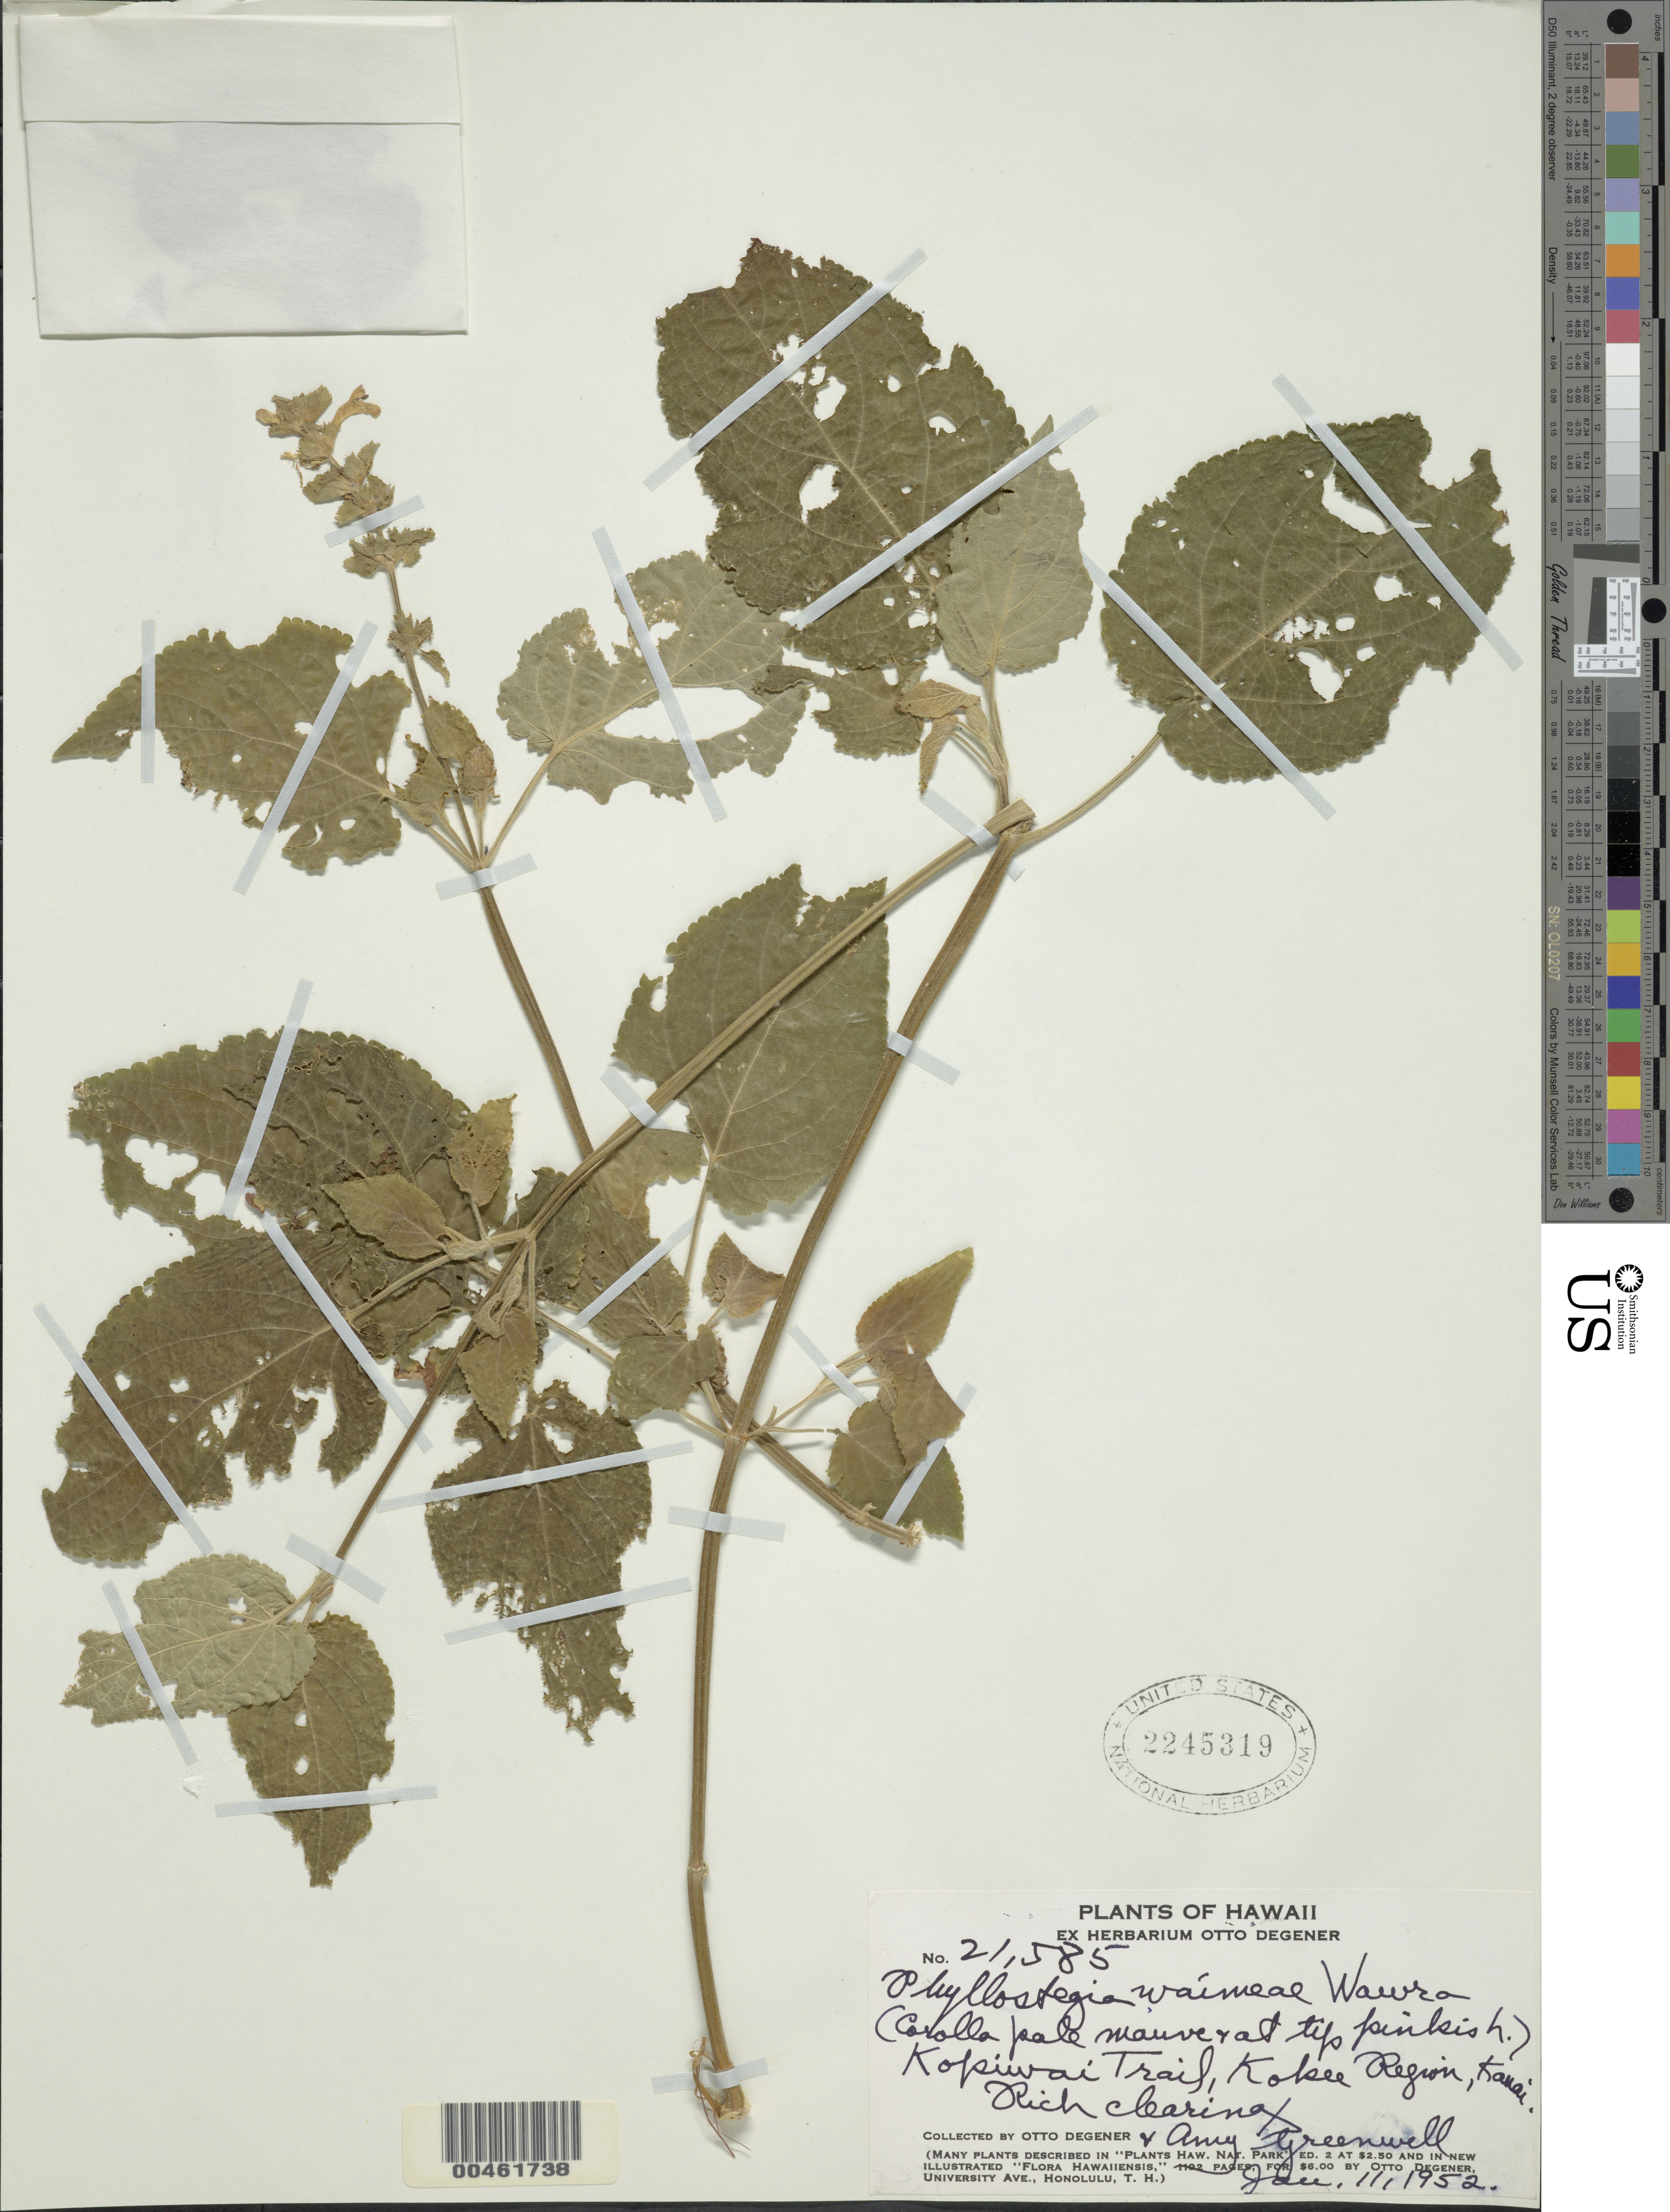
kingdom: Plantae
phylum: Tracheophyta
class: Magnoliopsida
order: Lamiales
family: Lamiaceae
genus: Phyllostegia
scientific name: Phyllostegia waimeae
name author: Wawra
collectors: O. Degener & A. B. Greenwell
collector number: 21585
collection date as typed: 11 Jan 1952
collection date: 1952-01-11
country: United States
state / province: Hawaii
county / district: Kauai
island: Kaua'i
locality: Kopiwai Trail, Kokee Region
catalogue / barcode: US 2245319